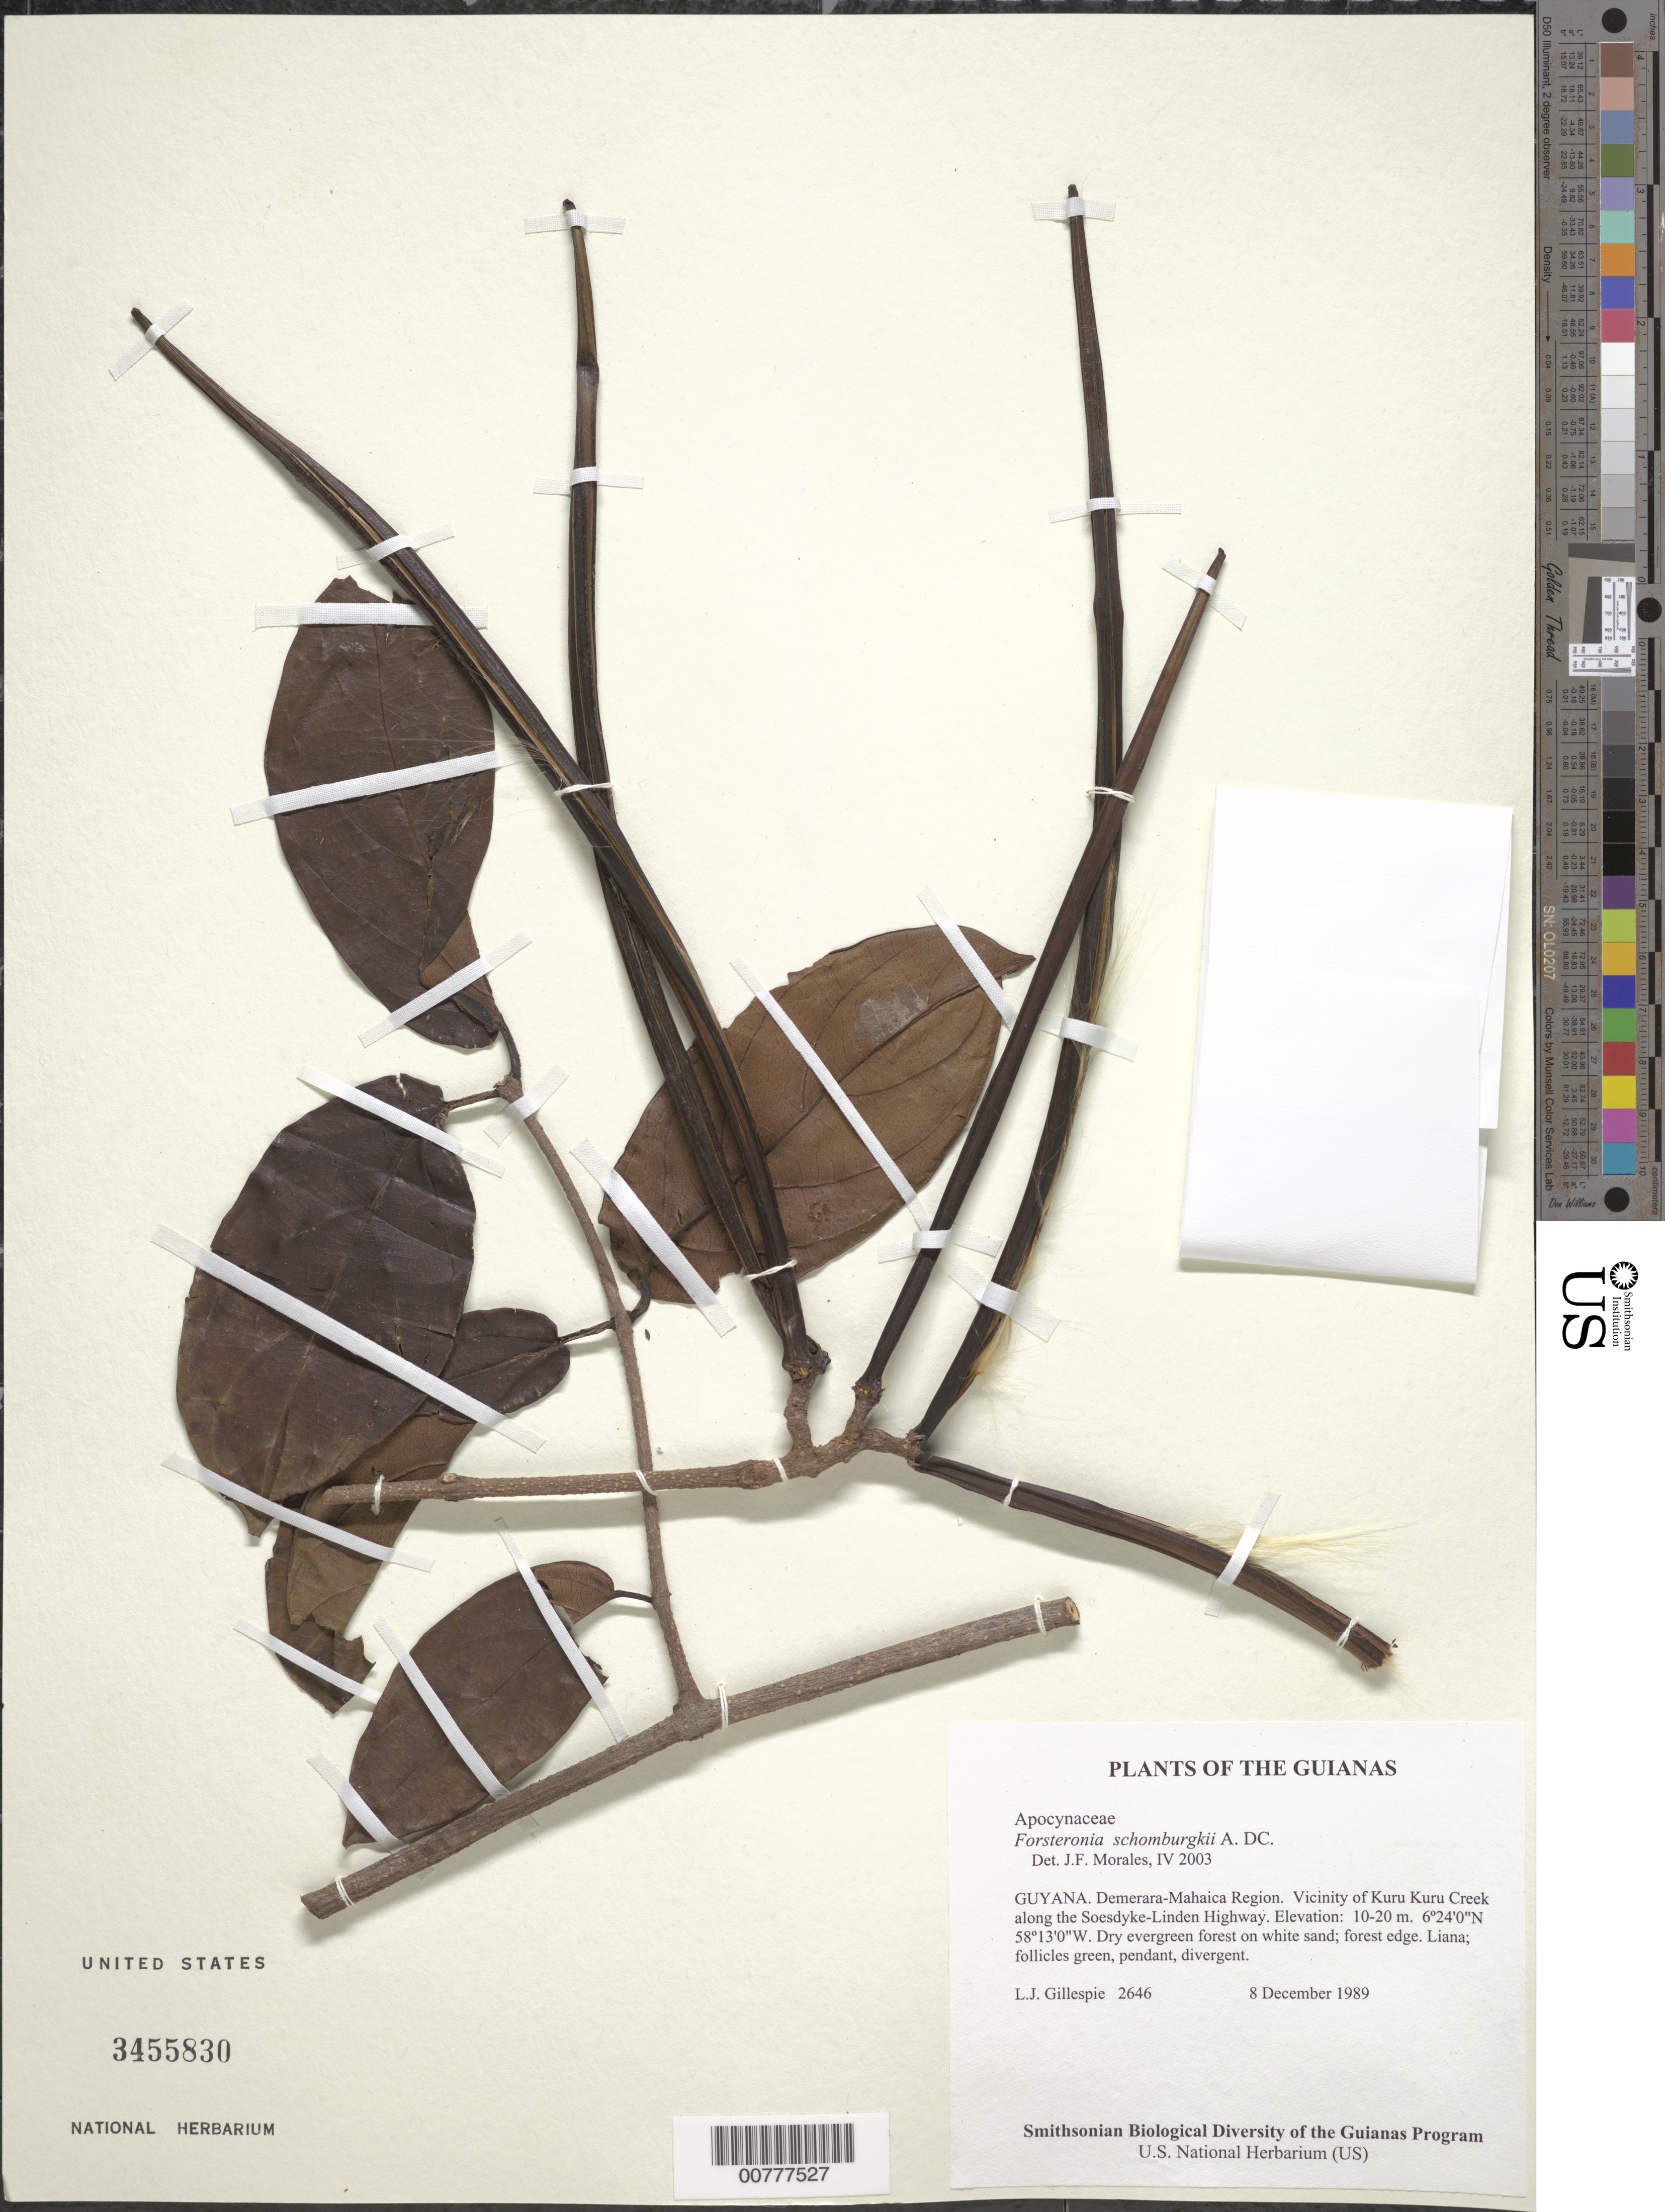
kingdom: Plantae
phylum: Tracheophyta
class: Magnoliopsida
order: Gentianales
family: Apocynaceae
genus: Forsteronia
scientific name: Forsteronia schomburgkii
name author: A. DC.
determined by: Morales, J. F.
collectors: L. J. Gillespie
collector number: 2646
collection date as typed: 8 December 1989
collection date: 1989-12-08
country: Guyana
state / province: Demerara-Mahaica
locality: Vicinity of Kuru Kuru Creek along the Soesdyke-Linden Highway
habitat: Dry evergreen forest on white sand; forest edge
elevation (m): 10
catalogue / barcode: US 3455830